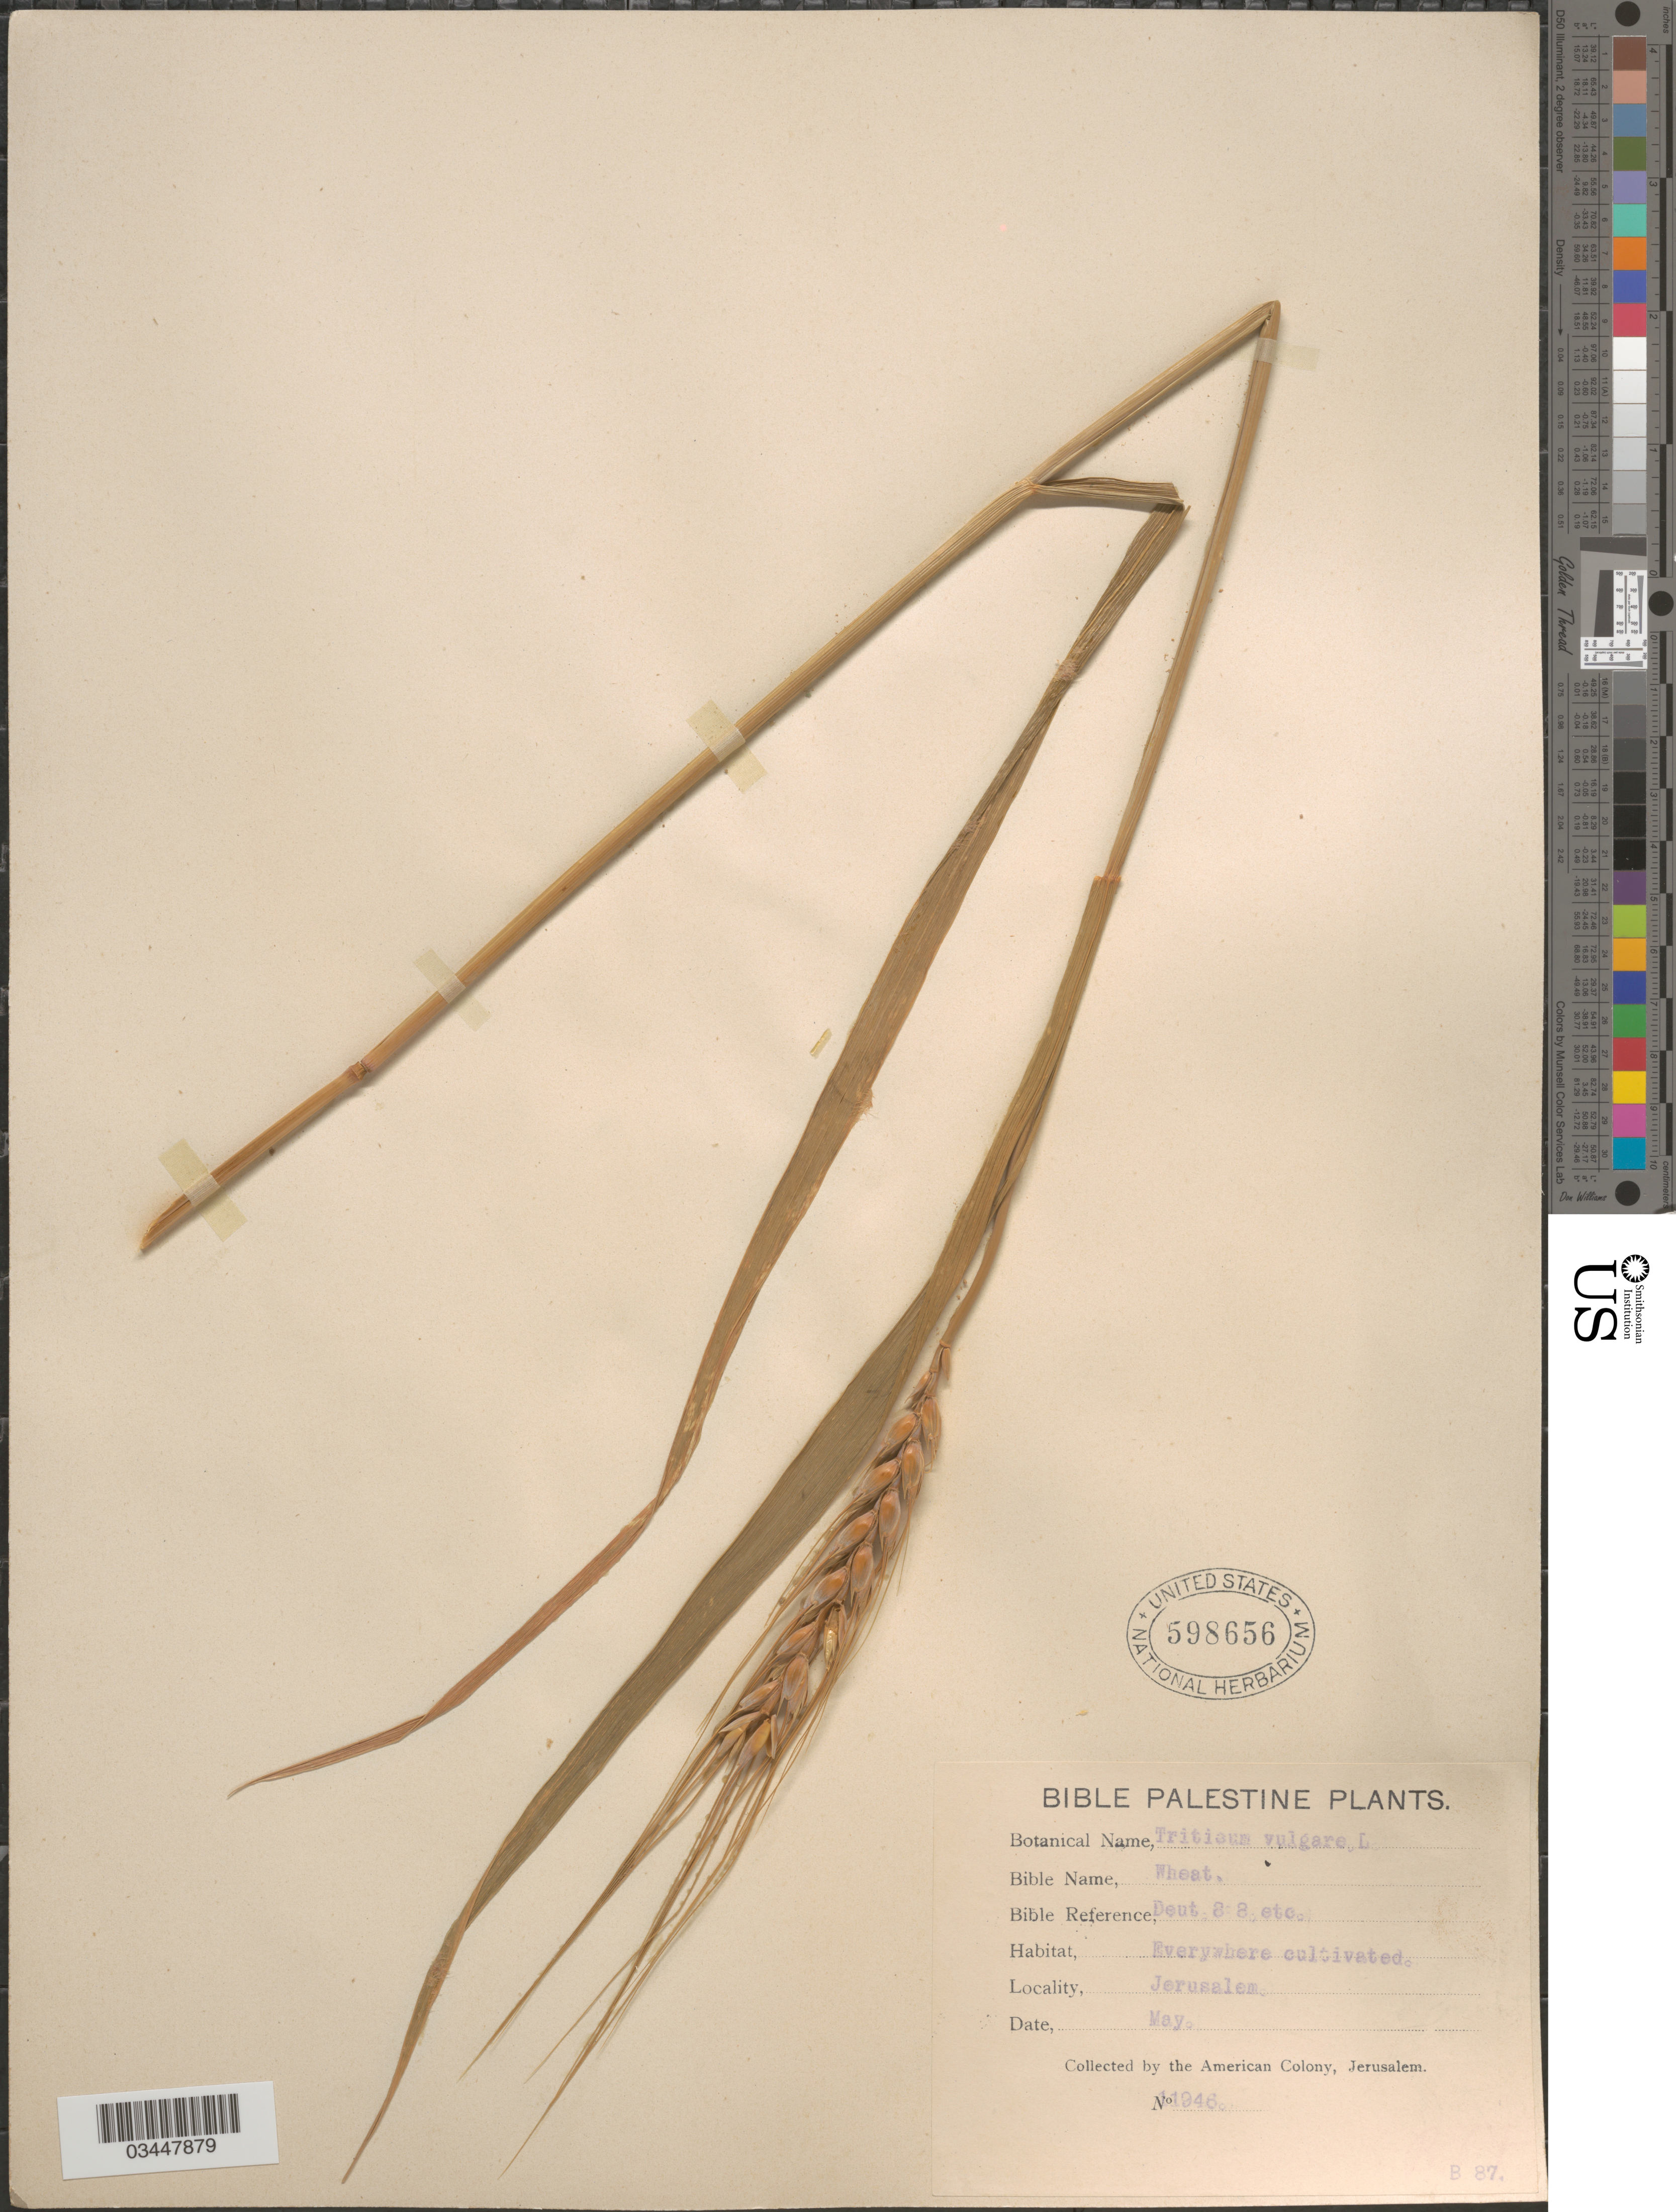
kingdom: Plantae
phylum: Tracheophyta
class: Liliopsida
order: Poales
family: Poaceae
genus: Triticum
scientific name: Triticum aestivum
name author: L.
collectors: American Colony, Jerusalem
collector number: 11946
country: Israel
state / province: Jerusalem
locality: Bible Palestine. Everywhere cultivated.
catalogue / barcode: US 598656